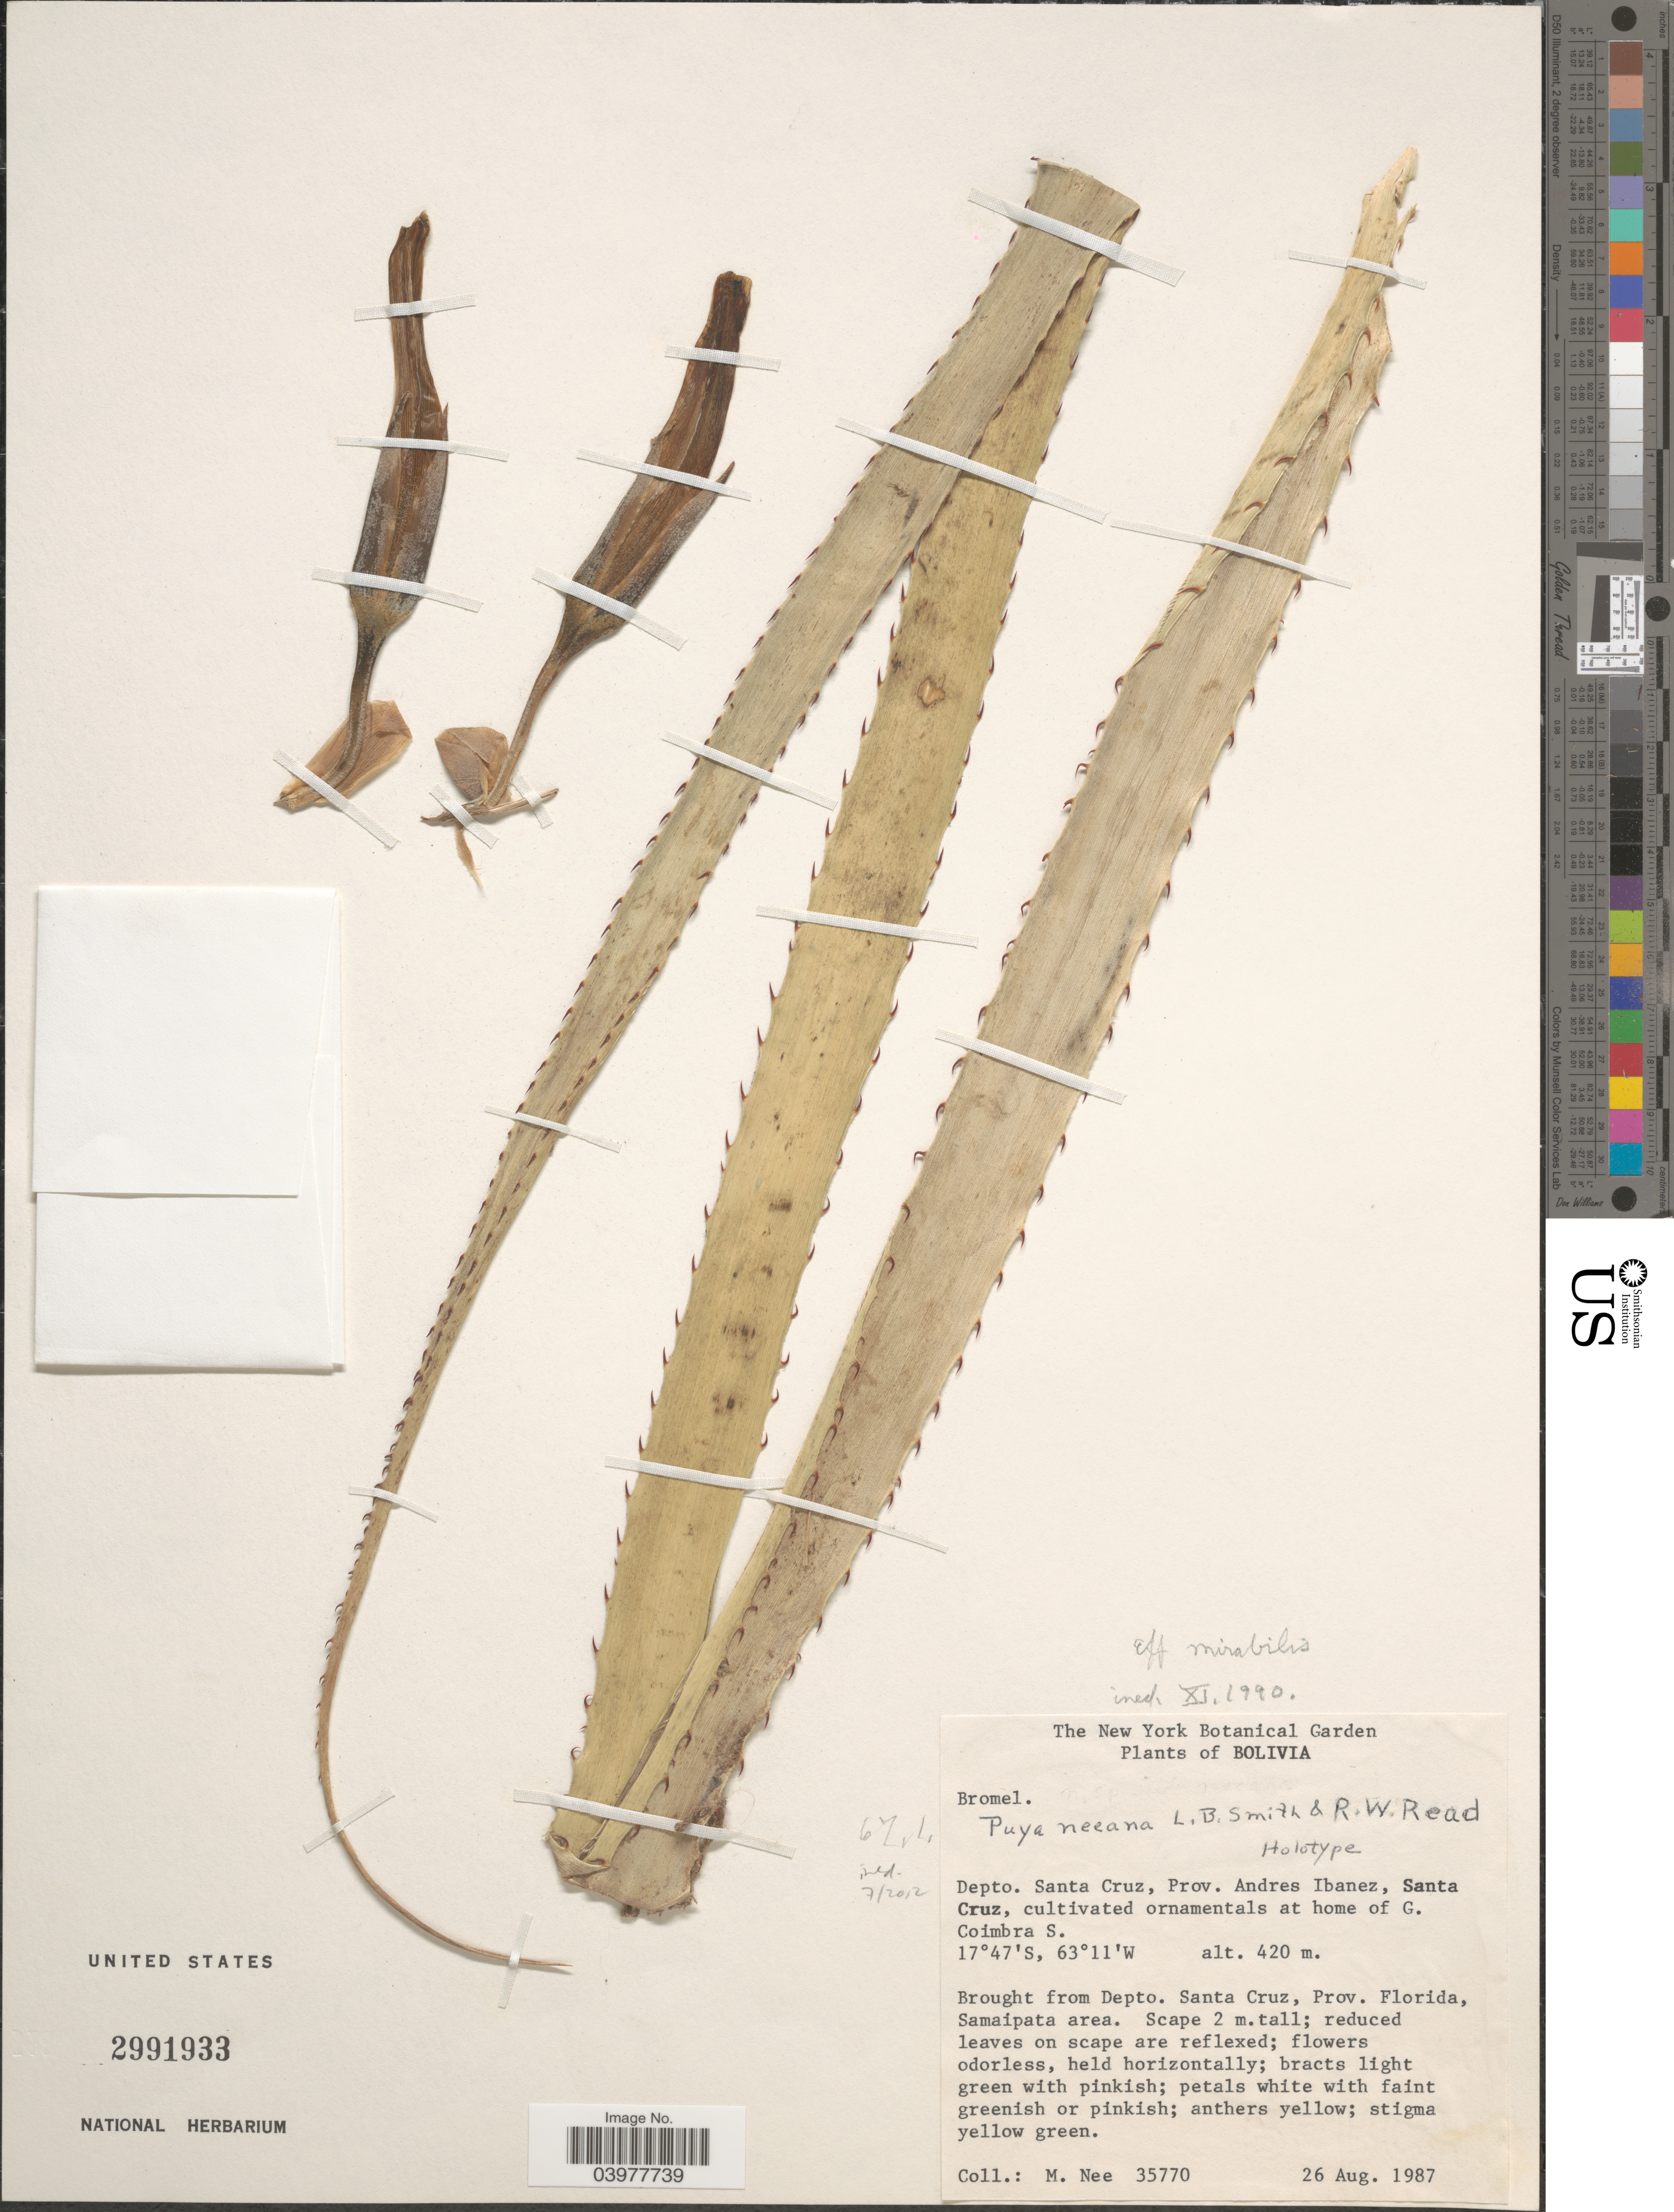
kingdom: Plantae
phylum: Tracheophyta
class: Liliopsida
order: Poales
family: Bromeliaceae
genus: Puya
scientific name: Puya sp.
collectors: M. Nee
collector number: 35770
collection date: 1987-08-26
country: Bolivia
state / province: Santa Cruz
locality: Depto. Santa Cruz, Prov. Andres Ibanez, Santa Cruz, cultivated ornamentals at home of G. Coimbra S.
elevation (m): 420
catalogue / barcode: US 2991933